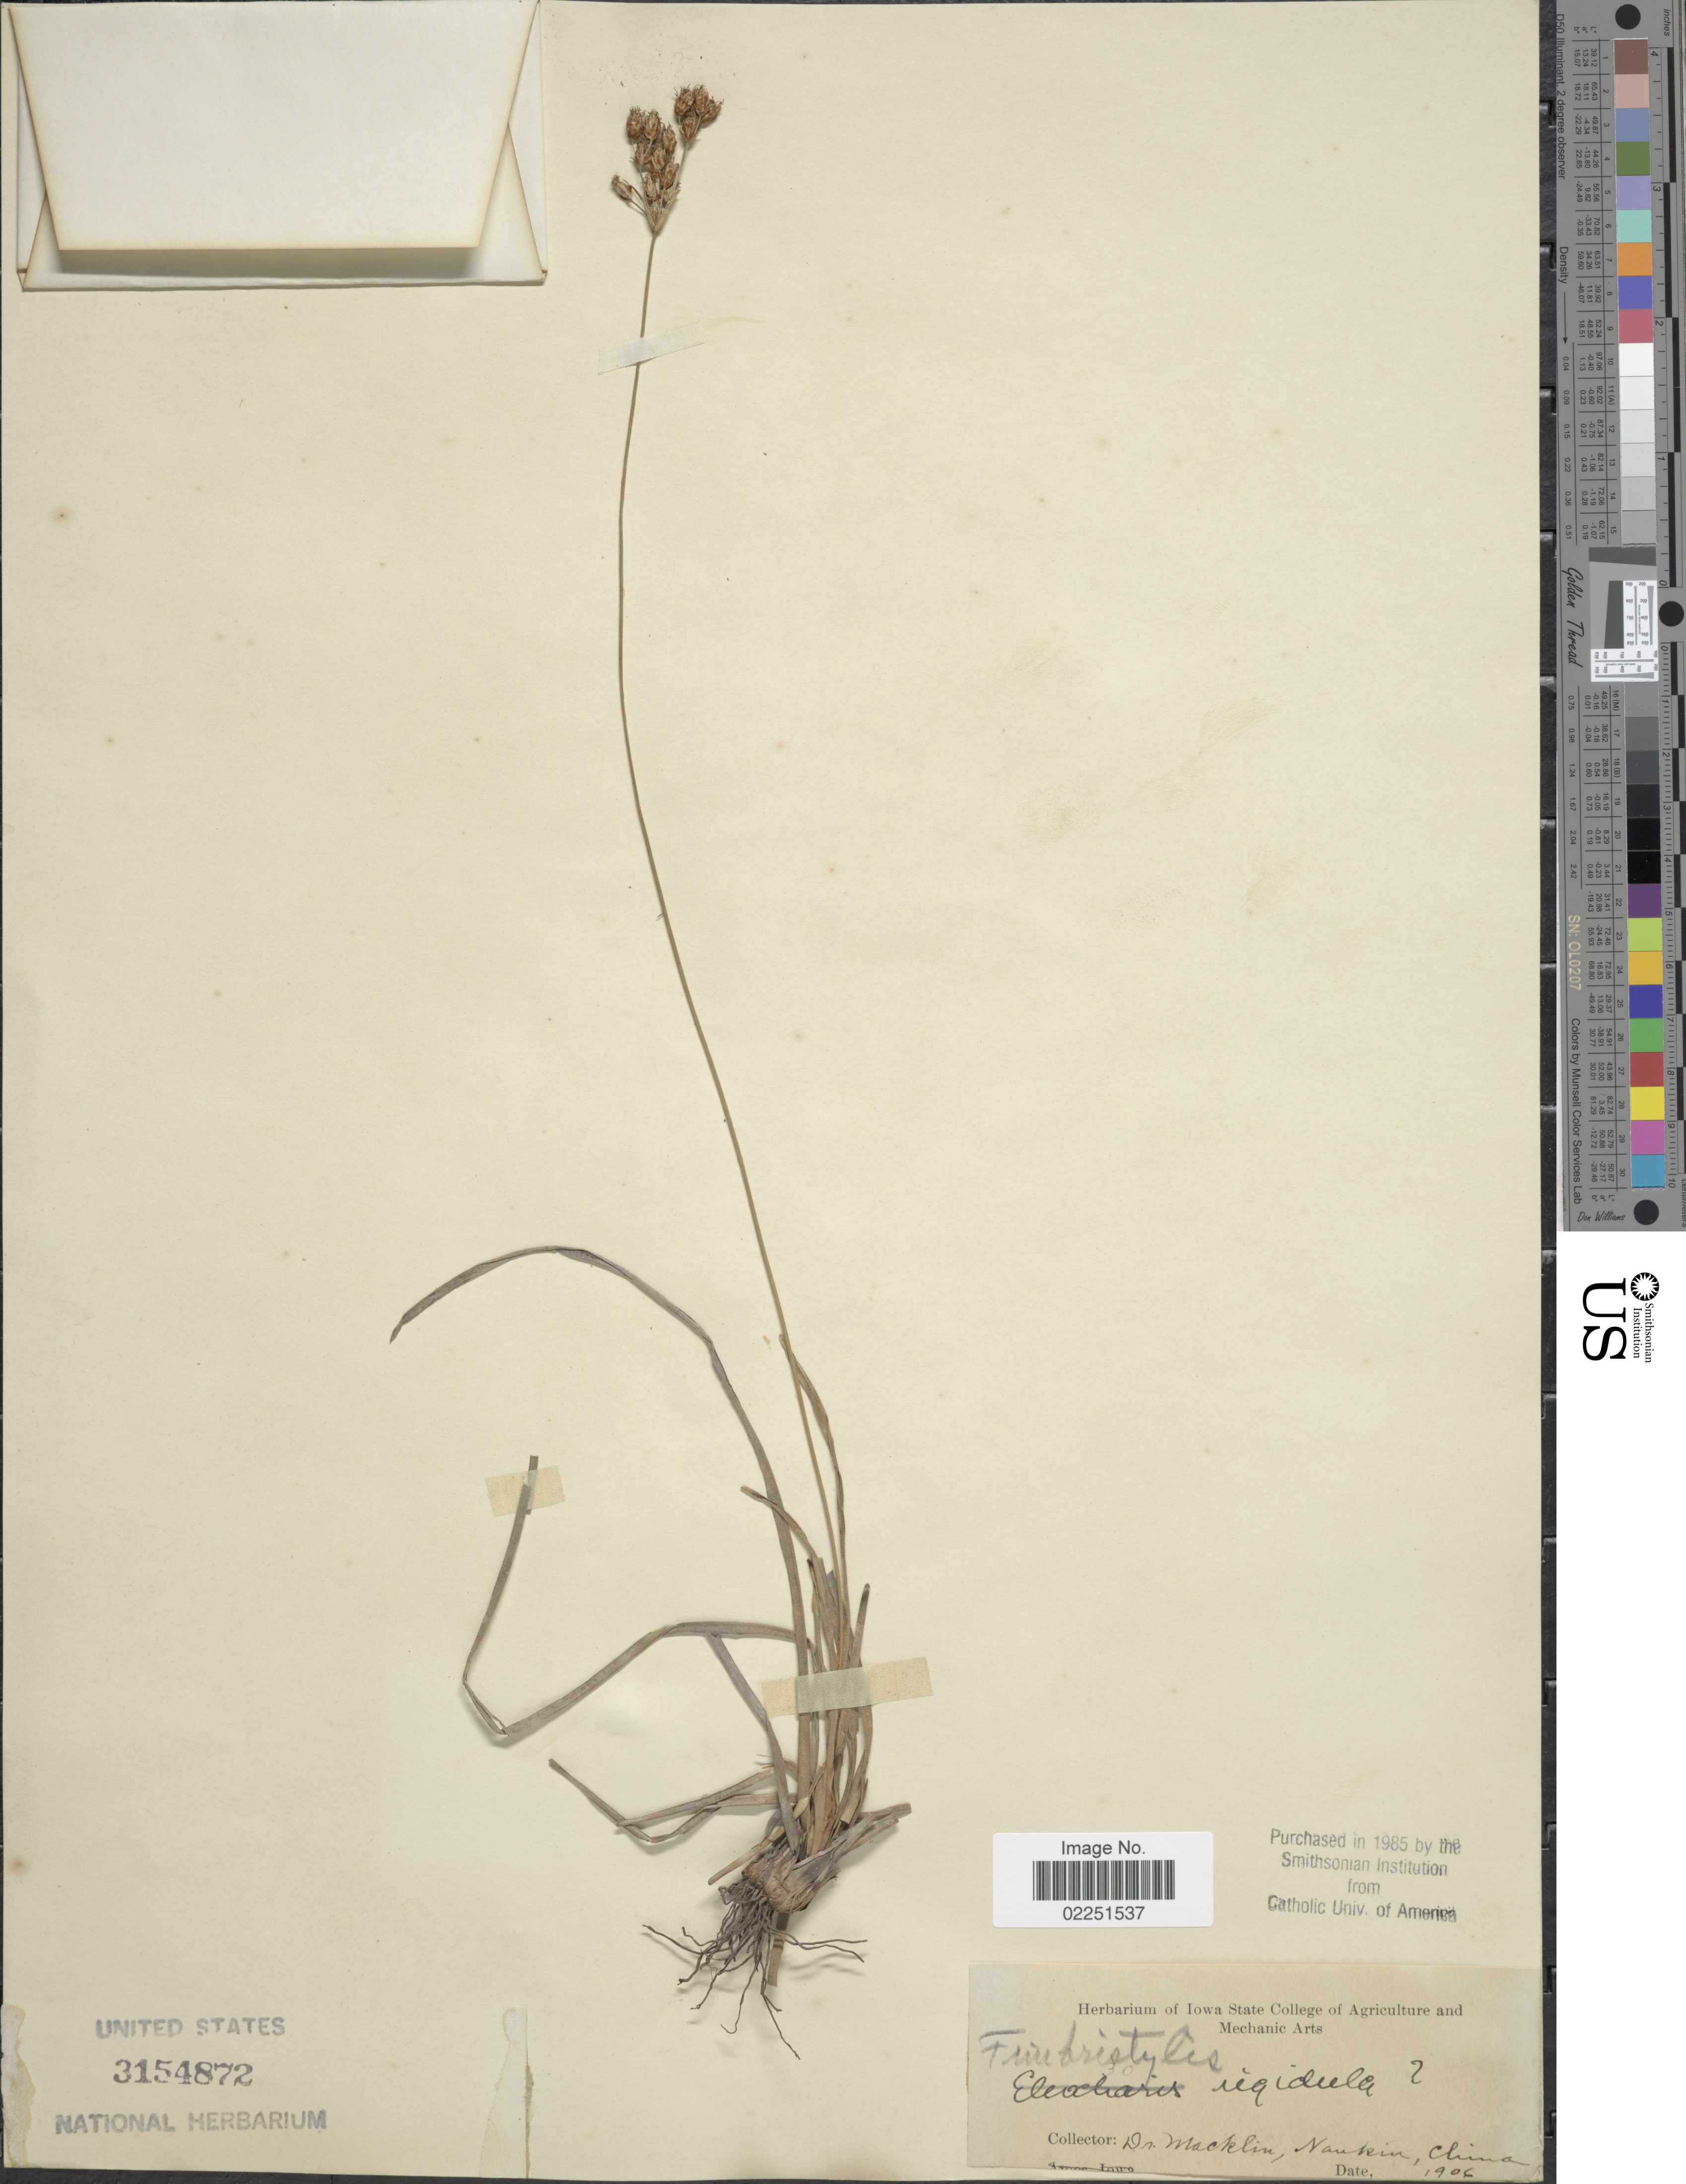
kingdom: Plantae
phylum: Tracheophyta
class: Liliopsida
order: Poales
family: Cyperaceae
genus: Fimbristylis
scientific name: Fimbristylis sp.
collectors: Macklin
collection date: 1906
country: China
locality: Nankin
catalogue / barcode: US 3154872